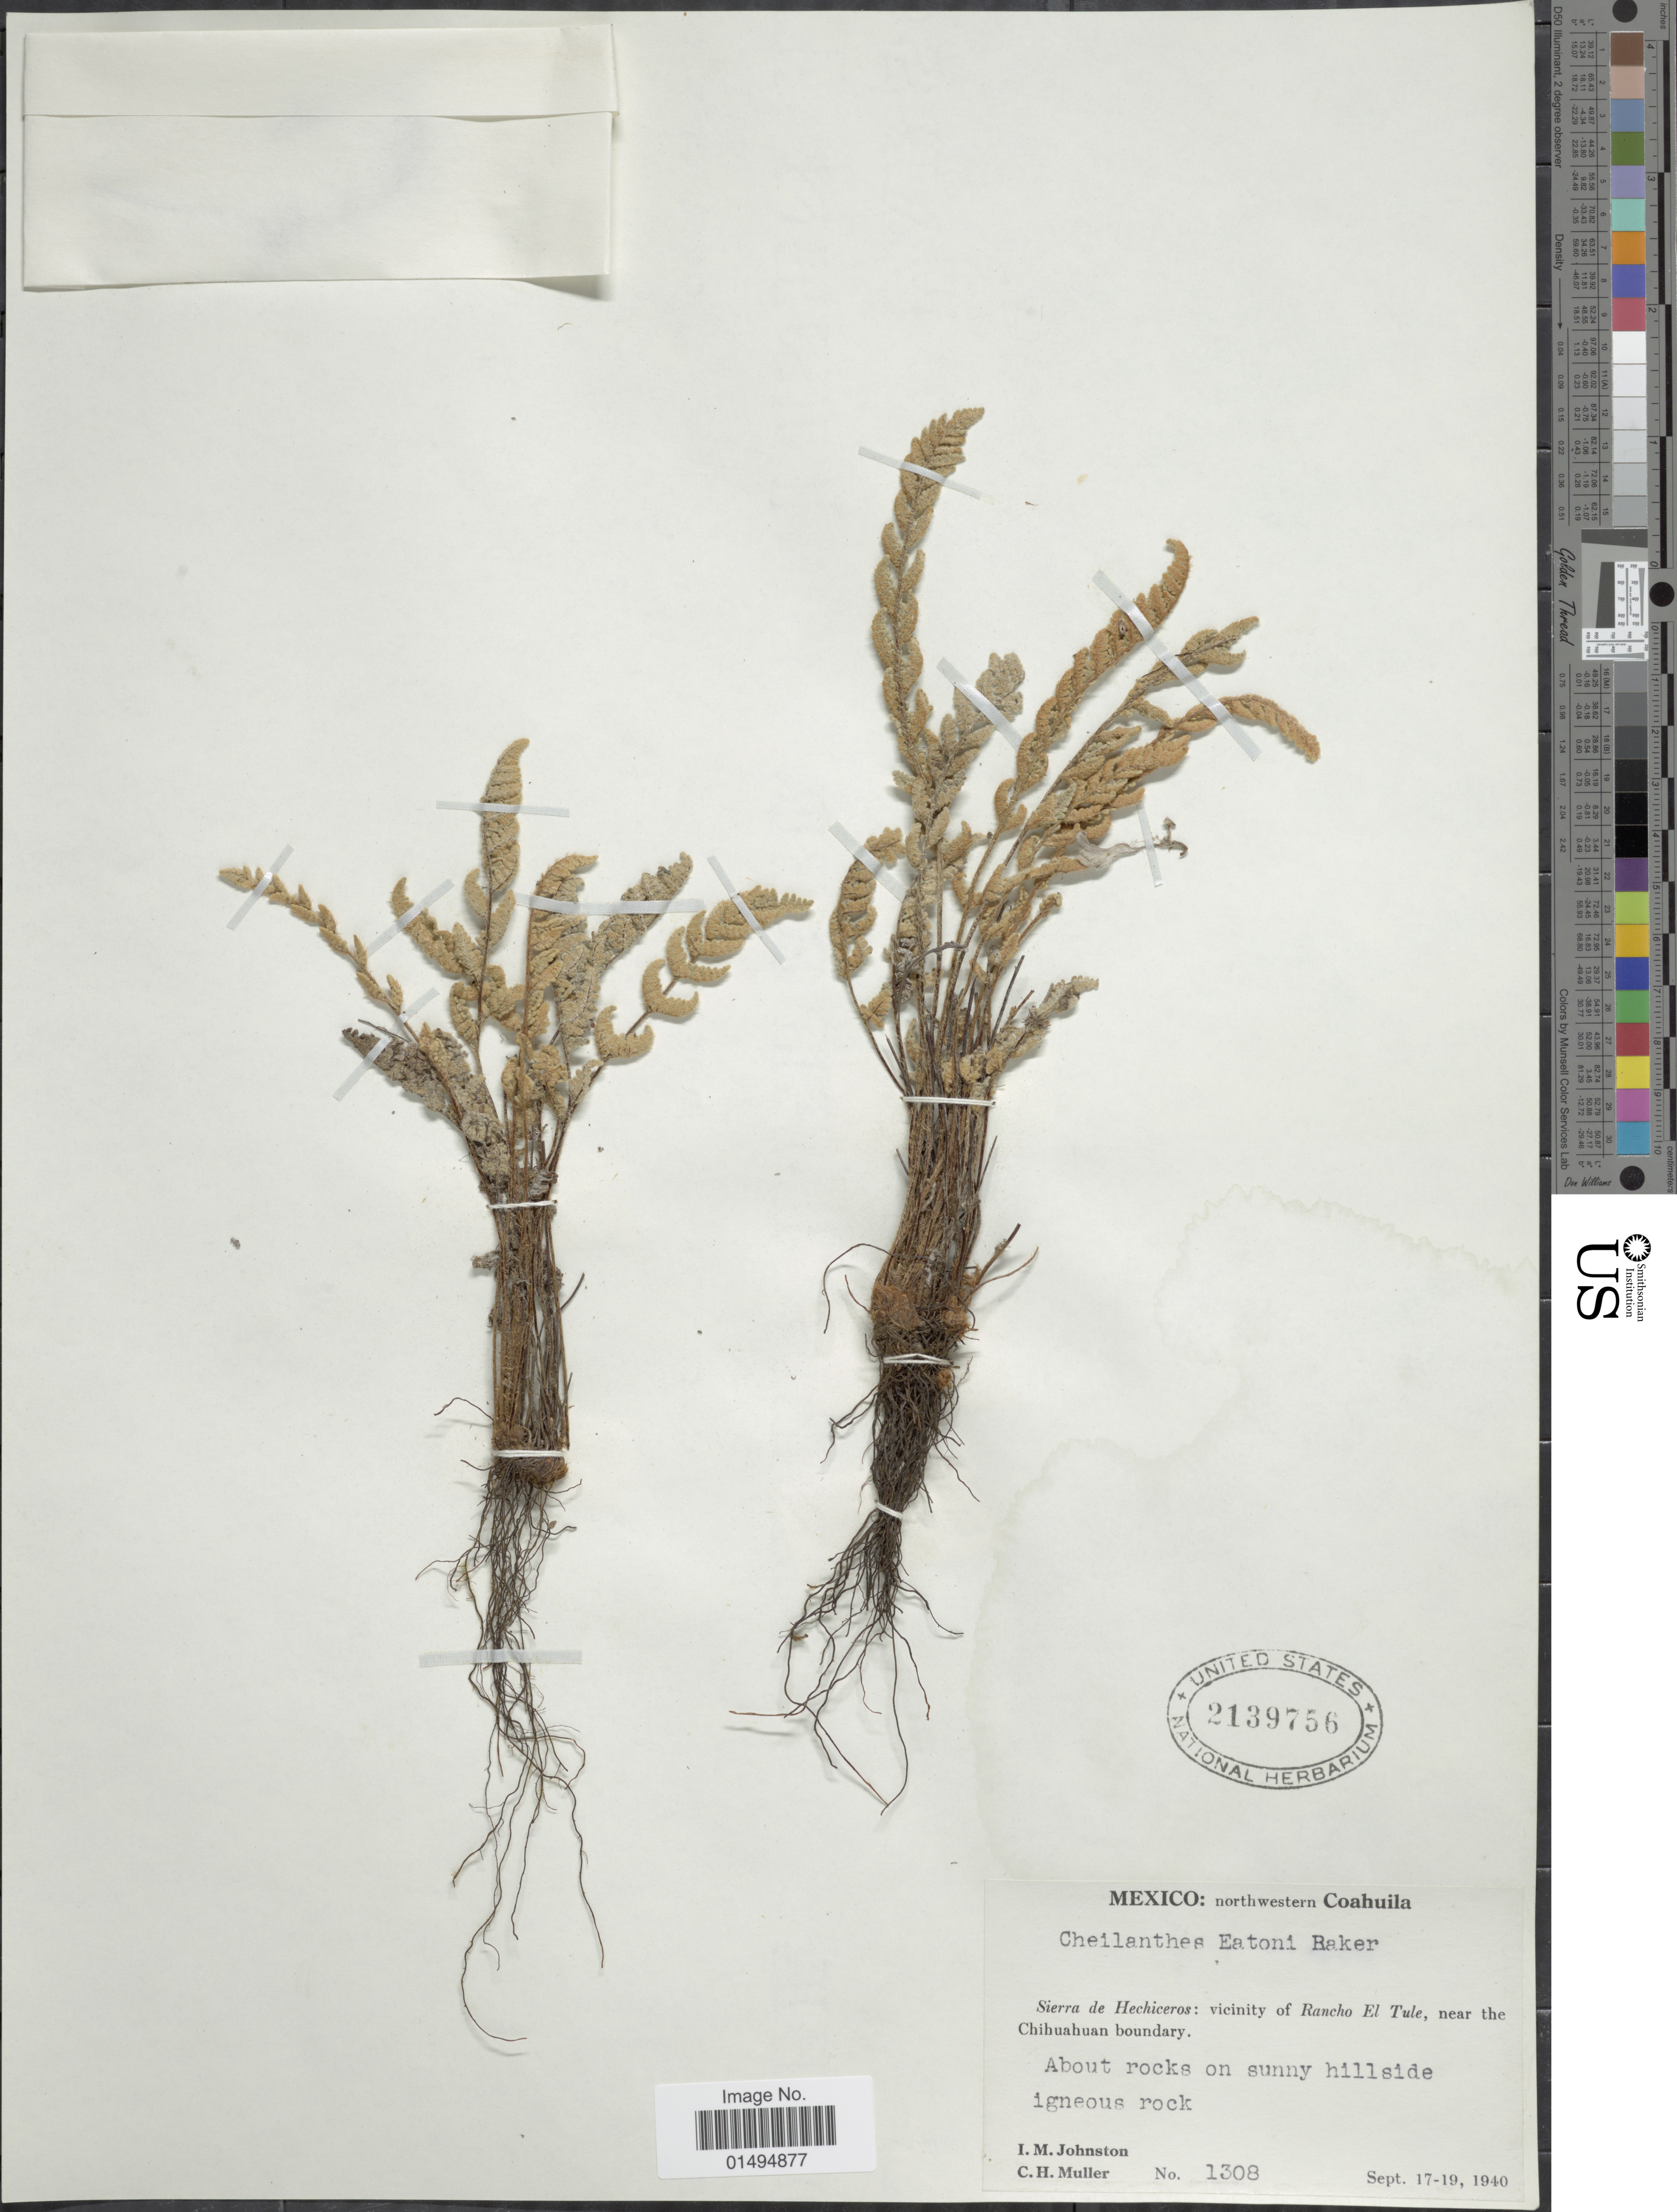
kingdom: Plantae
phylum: Tracheophyta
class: Polypodiopsida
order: Polypodiales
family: Pteridaceae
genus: Myriopteris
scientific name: Myriopteris rufa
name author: Fée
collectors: I.M. Johnston & C. H. Müller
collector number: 1308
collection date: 1940-09-17/1940-09-19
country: Mexico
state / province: Coahuila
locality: Northwestern Coahuila, Sierra de Hechiceros: vicinity of Rancho el Tule, near the Chihuahuan boundary, about rocks on sunny hillside, igneous rock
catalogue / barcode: US 2139756